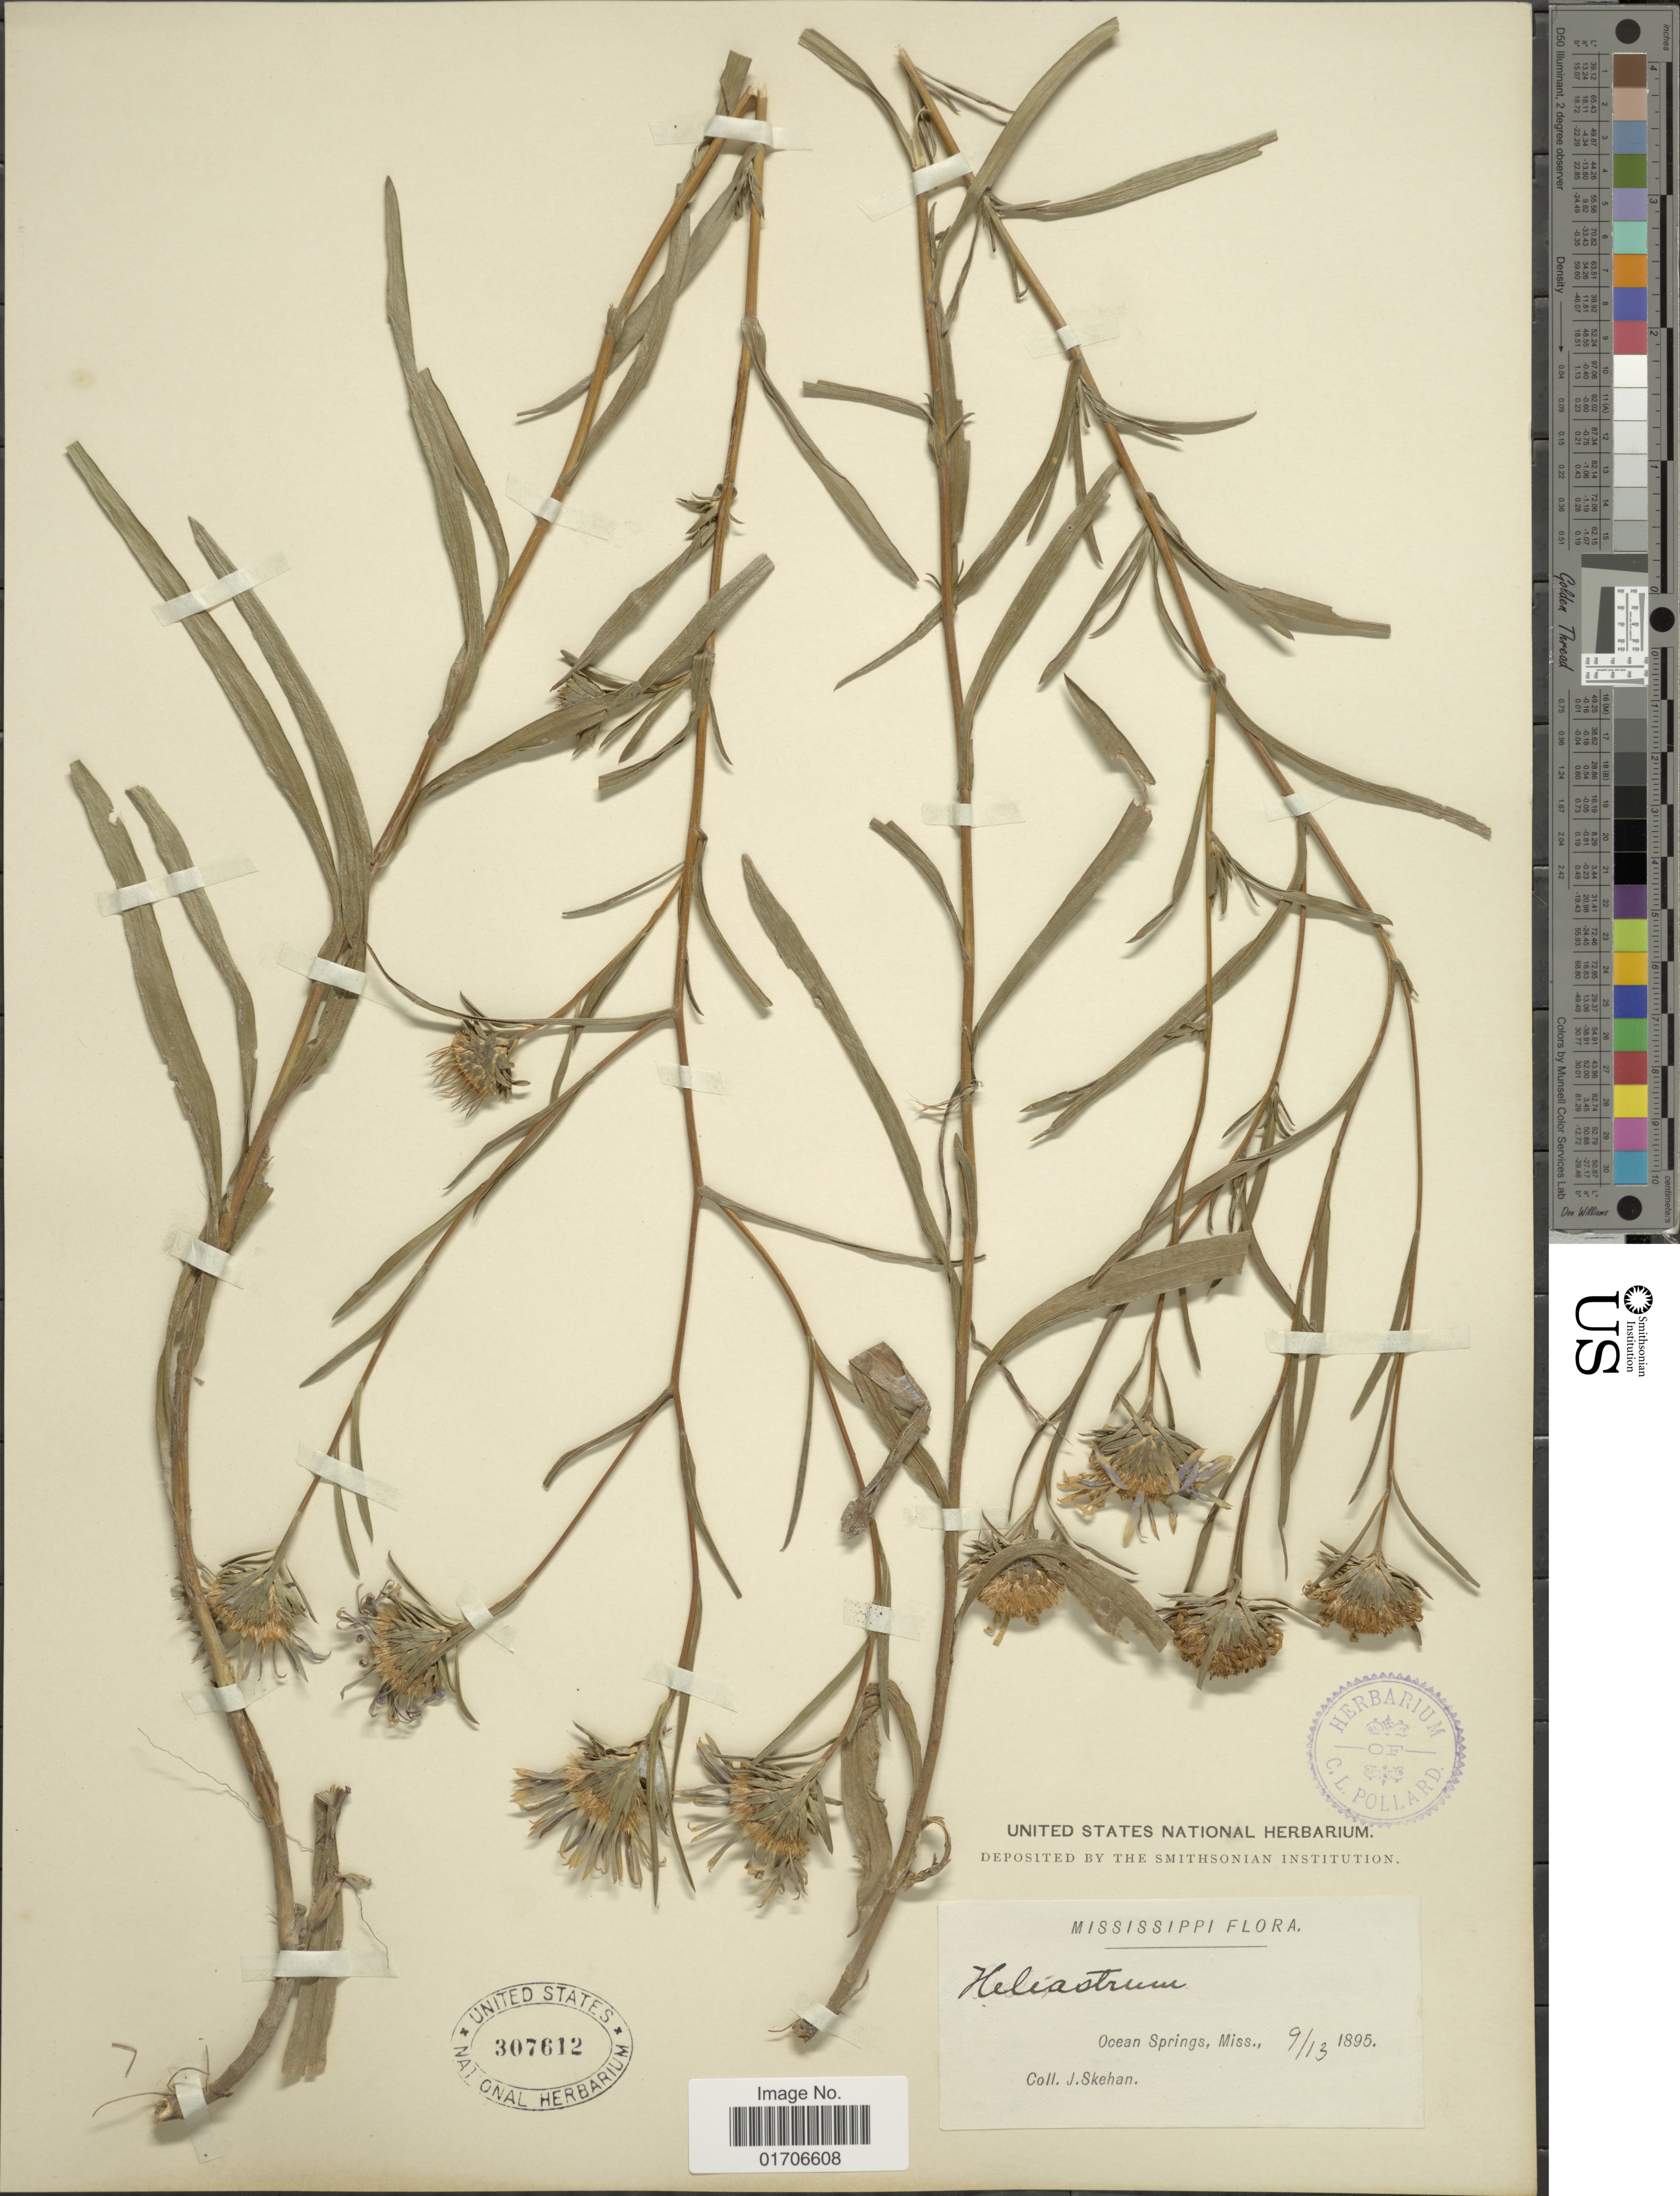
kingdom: Plantae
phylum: Tracheophyta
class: Magnoliopsida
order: Asterales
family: Asteraceae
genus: Eurybia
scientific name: Eurybia paludosa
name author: (Aiton) G.L. Nesom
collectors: J. Skehan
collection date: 1895-09-13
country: United States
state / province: Mississippi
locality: Ocean Springs, Miss.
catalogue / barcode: US 307612